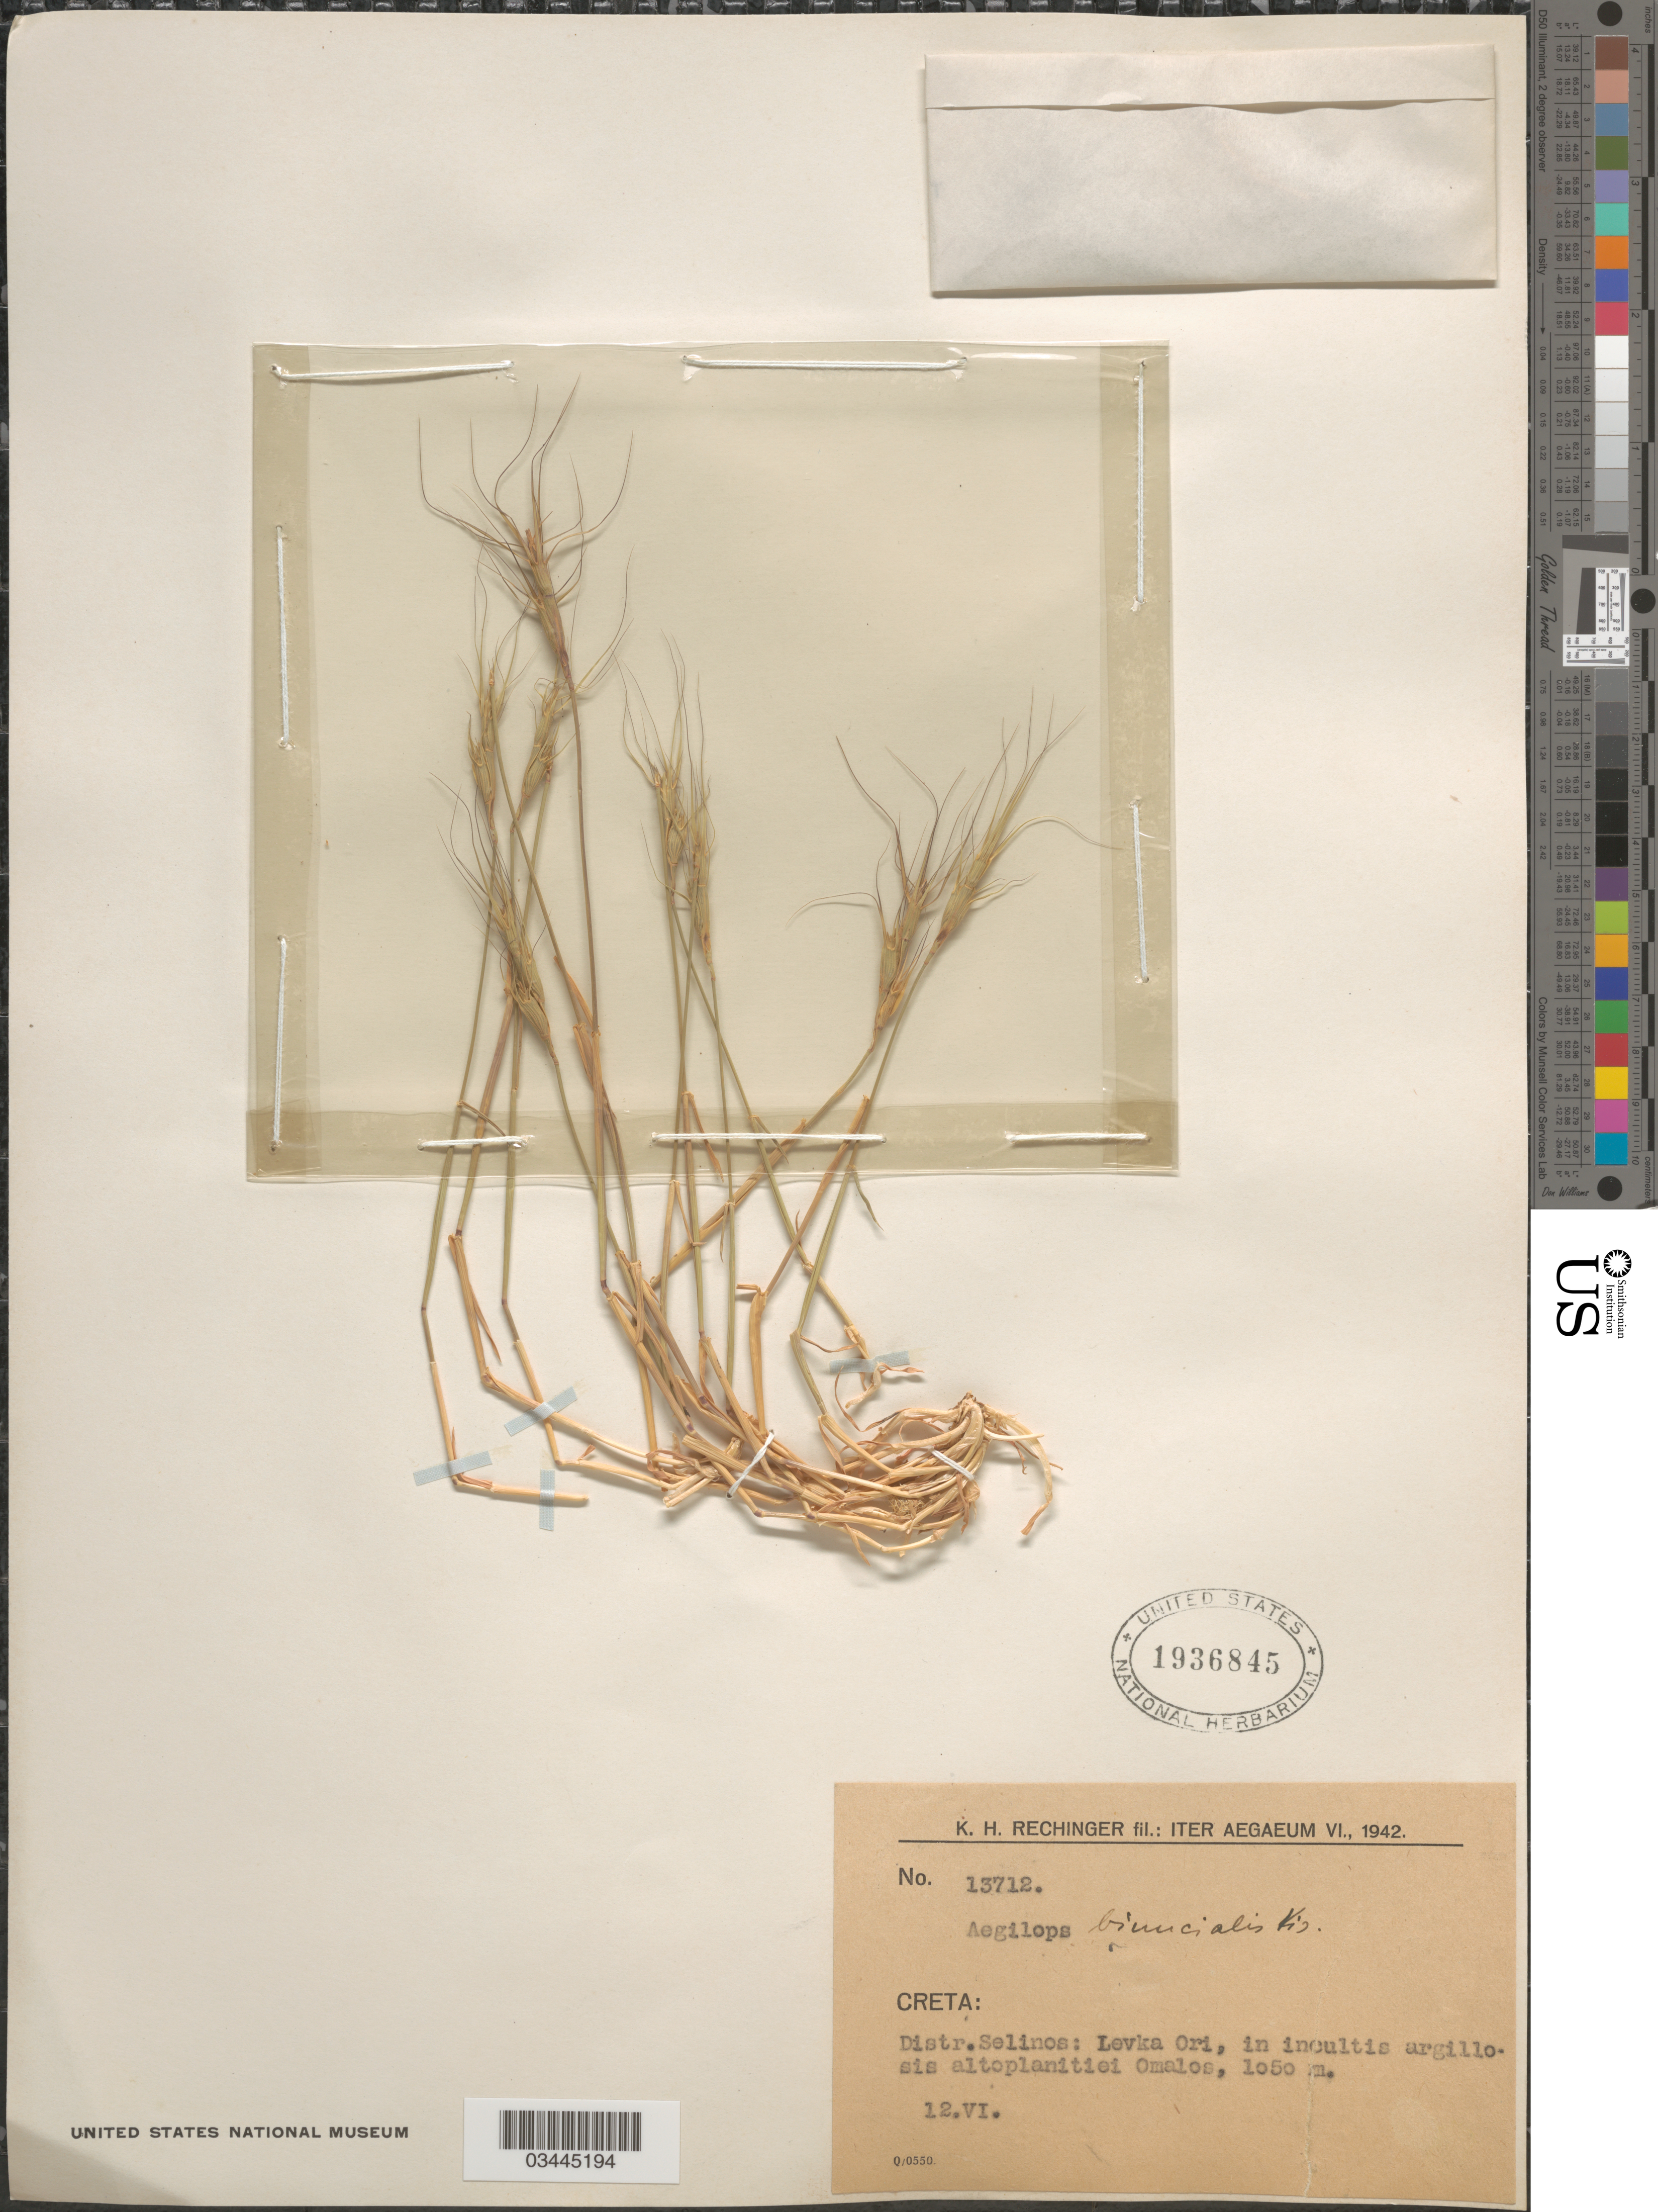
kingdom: Plantae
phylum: Tracheophyta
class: Liliopsida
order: Poales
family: Poaceae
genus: Aegilops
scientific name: Aegilops triuncialis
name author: L.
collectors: K. H. Rechinger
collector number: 13712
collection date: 1942-06-12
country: Greece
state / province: Crete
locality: Iter Aegaeum VI., 1942. Creta: Distr. Selinos: Levka Ori, in incultis argillosis altoplanitiei Omalos.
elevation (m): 1050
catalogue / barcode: US 1936845